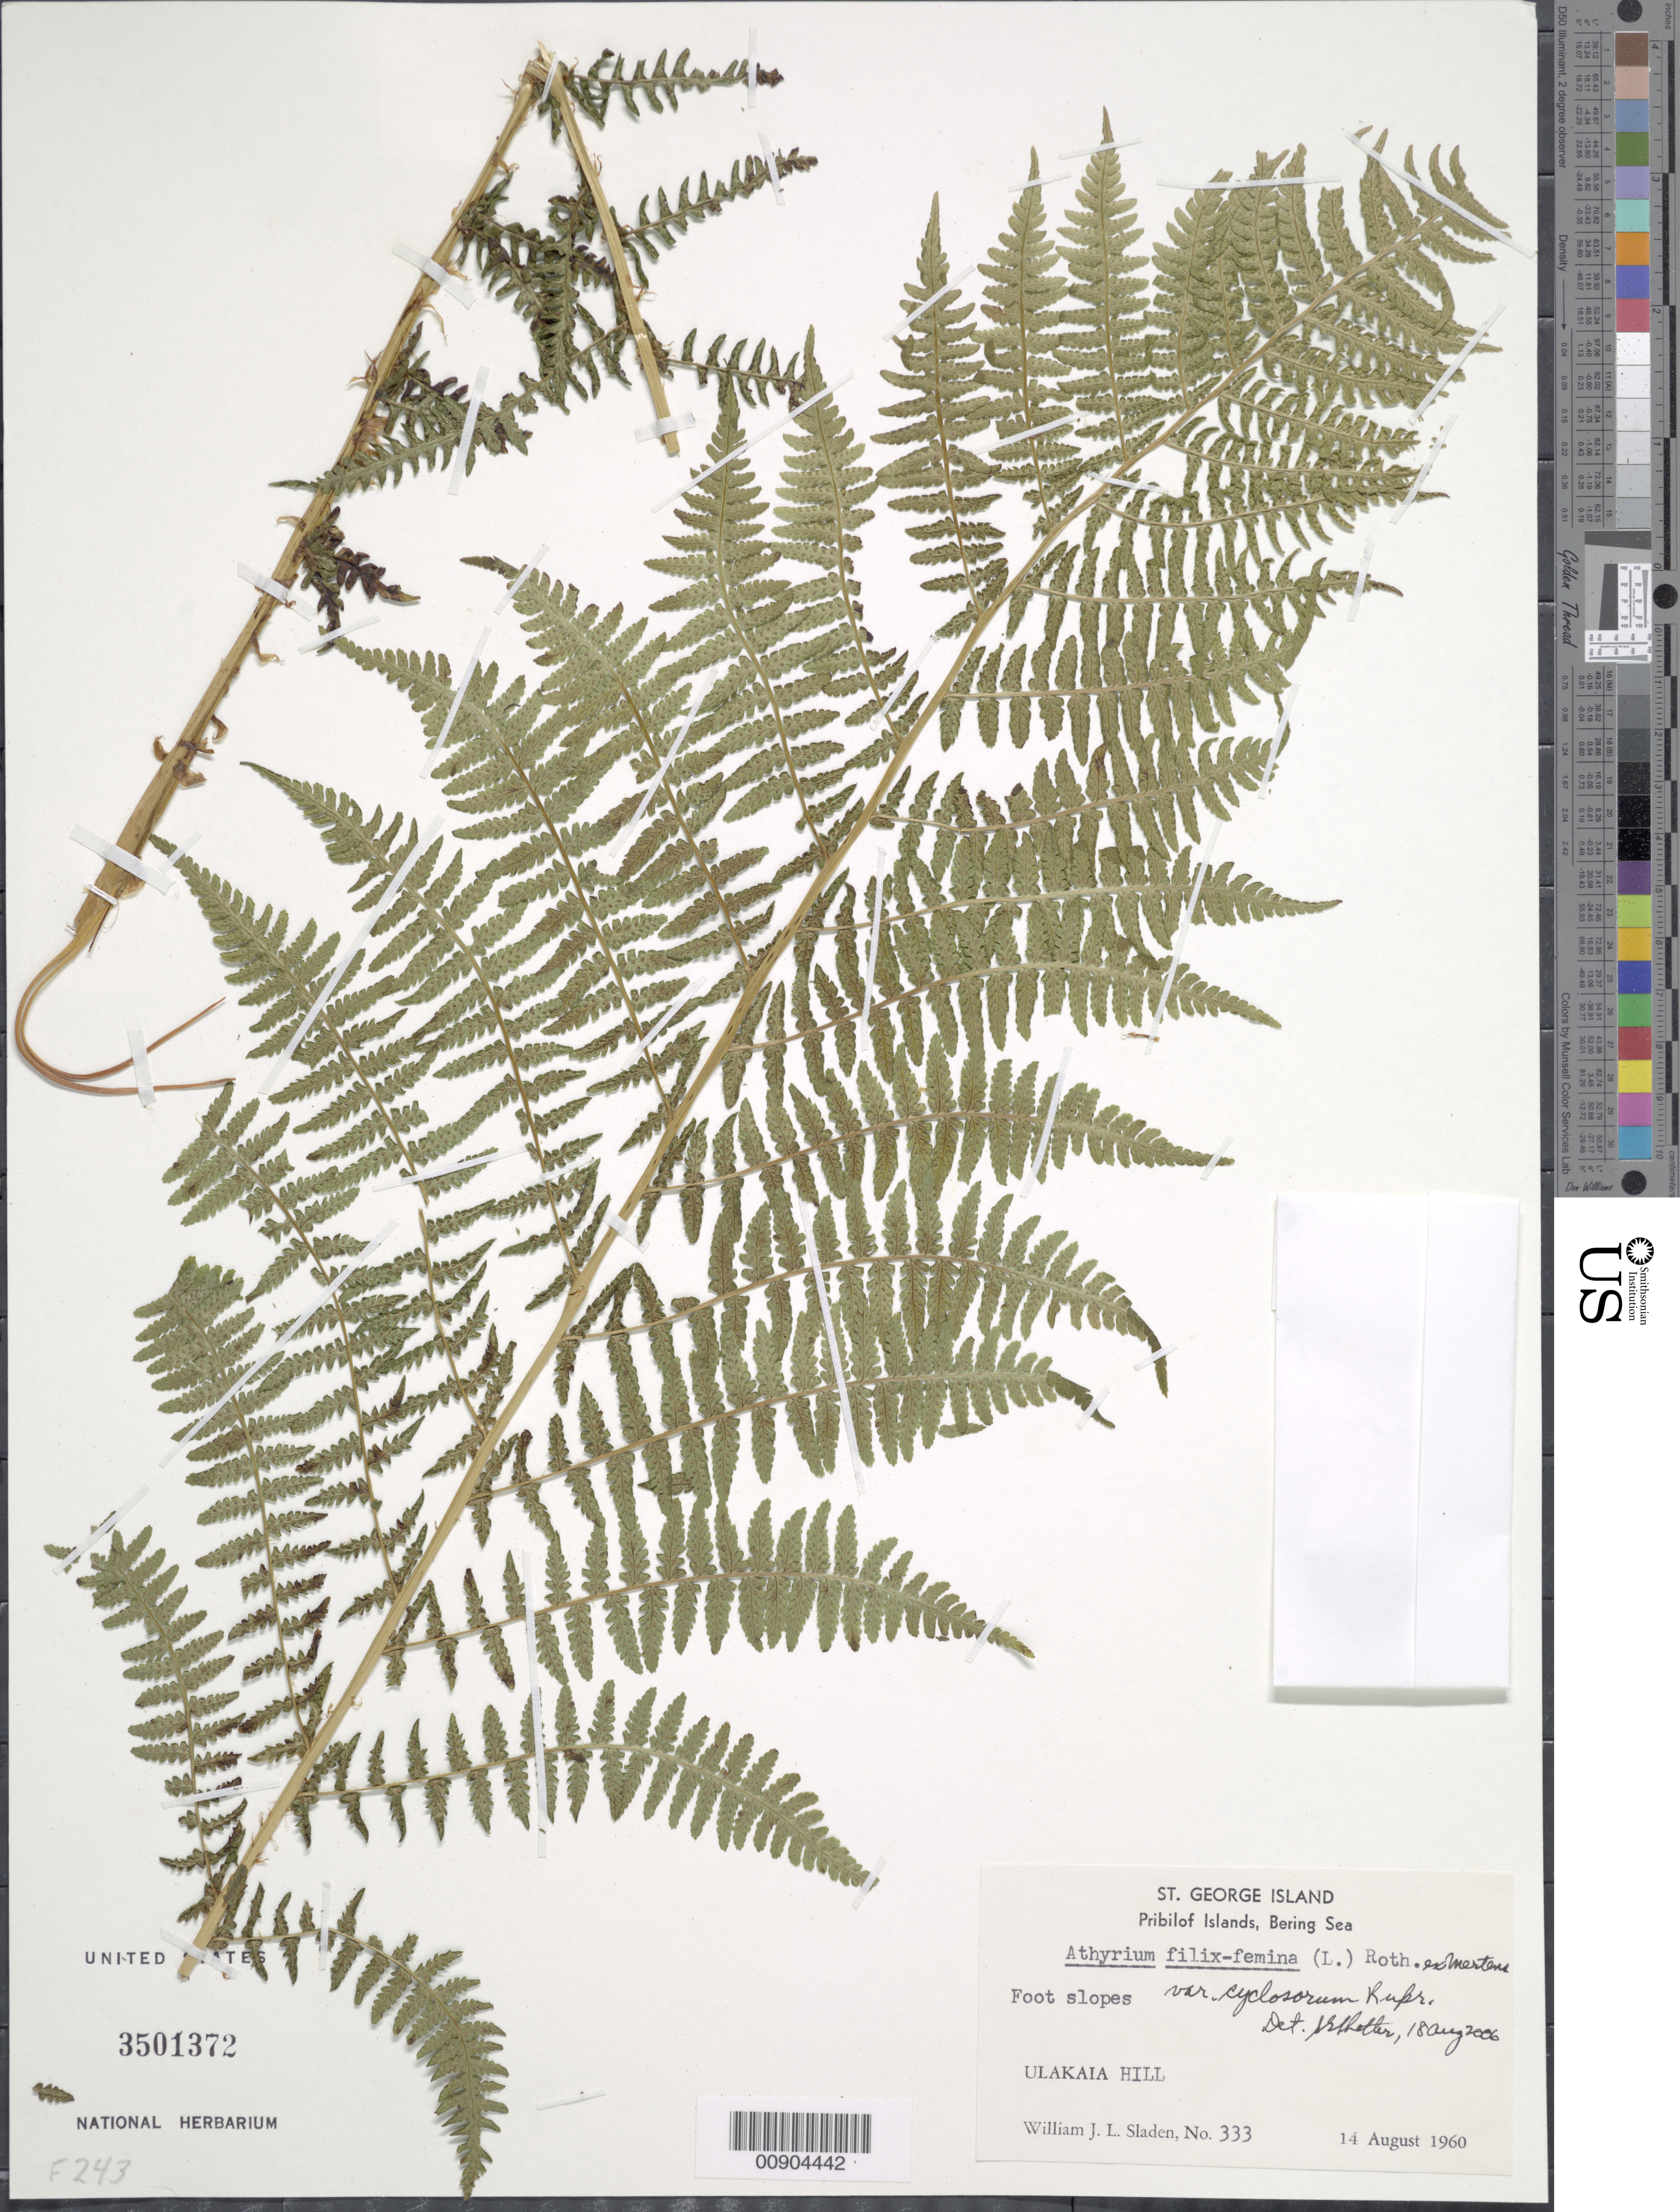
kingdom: Plantae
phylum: Tracheophyta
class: Polypodiopsida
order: Polypodiales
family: Athyriaceae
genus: Athyrium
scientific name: Athyrium filix-femina subsp. cyclosorum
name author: (Rupr.) C. Chr.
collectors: W. Sladen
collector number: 333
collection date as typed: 10 Aug 1960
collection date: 1960-08-10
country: United States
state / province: Alaska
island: St. George Island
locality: St. George Island. Ulakaia Hill., Bering Sea, Pribilof Islands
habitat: Foot slopes.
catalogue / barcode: US 3501372